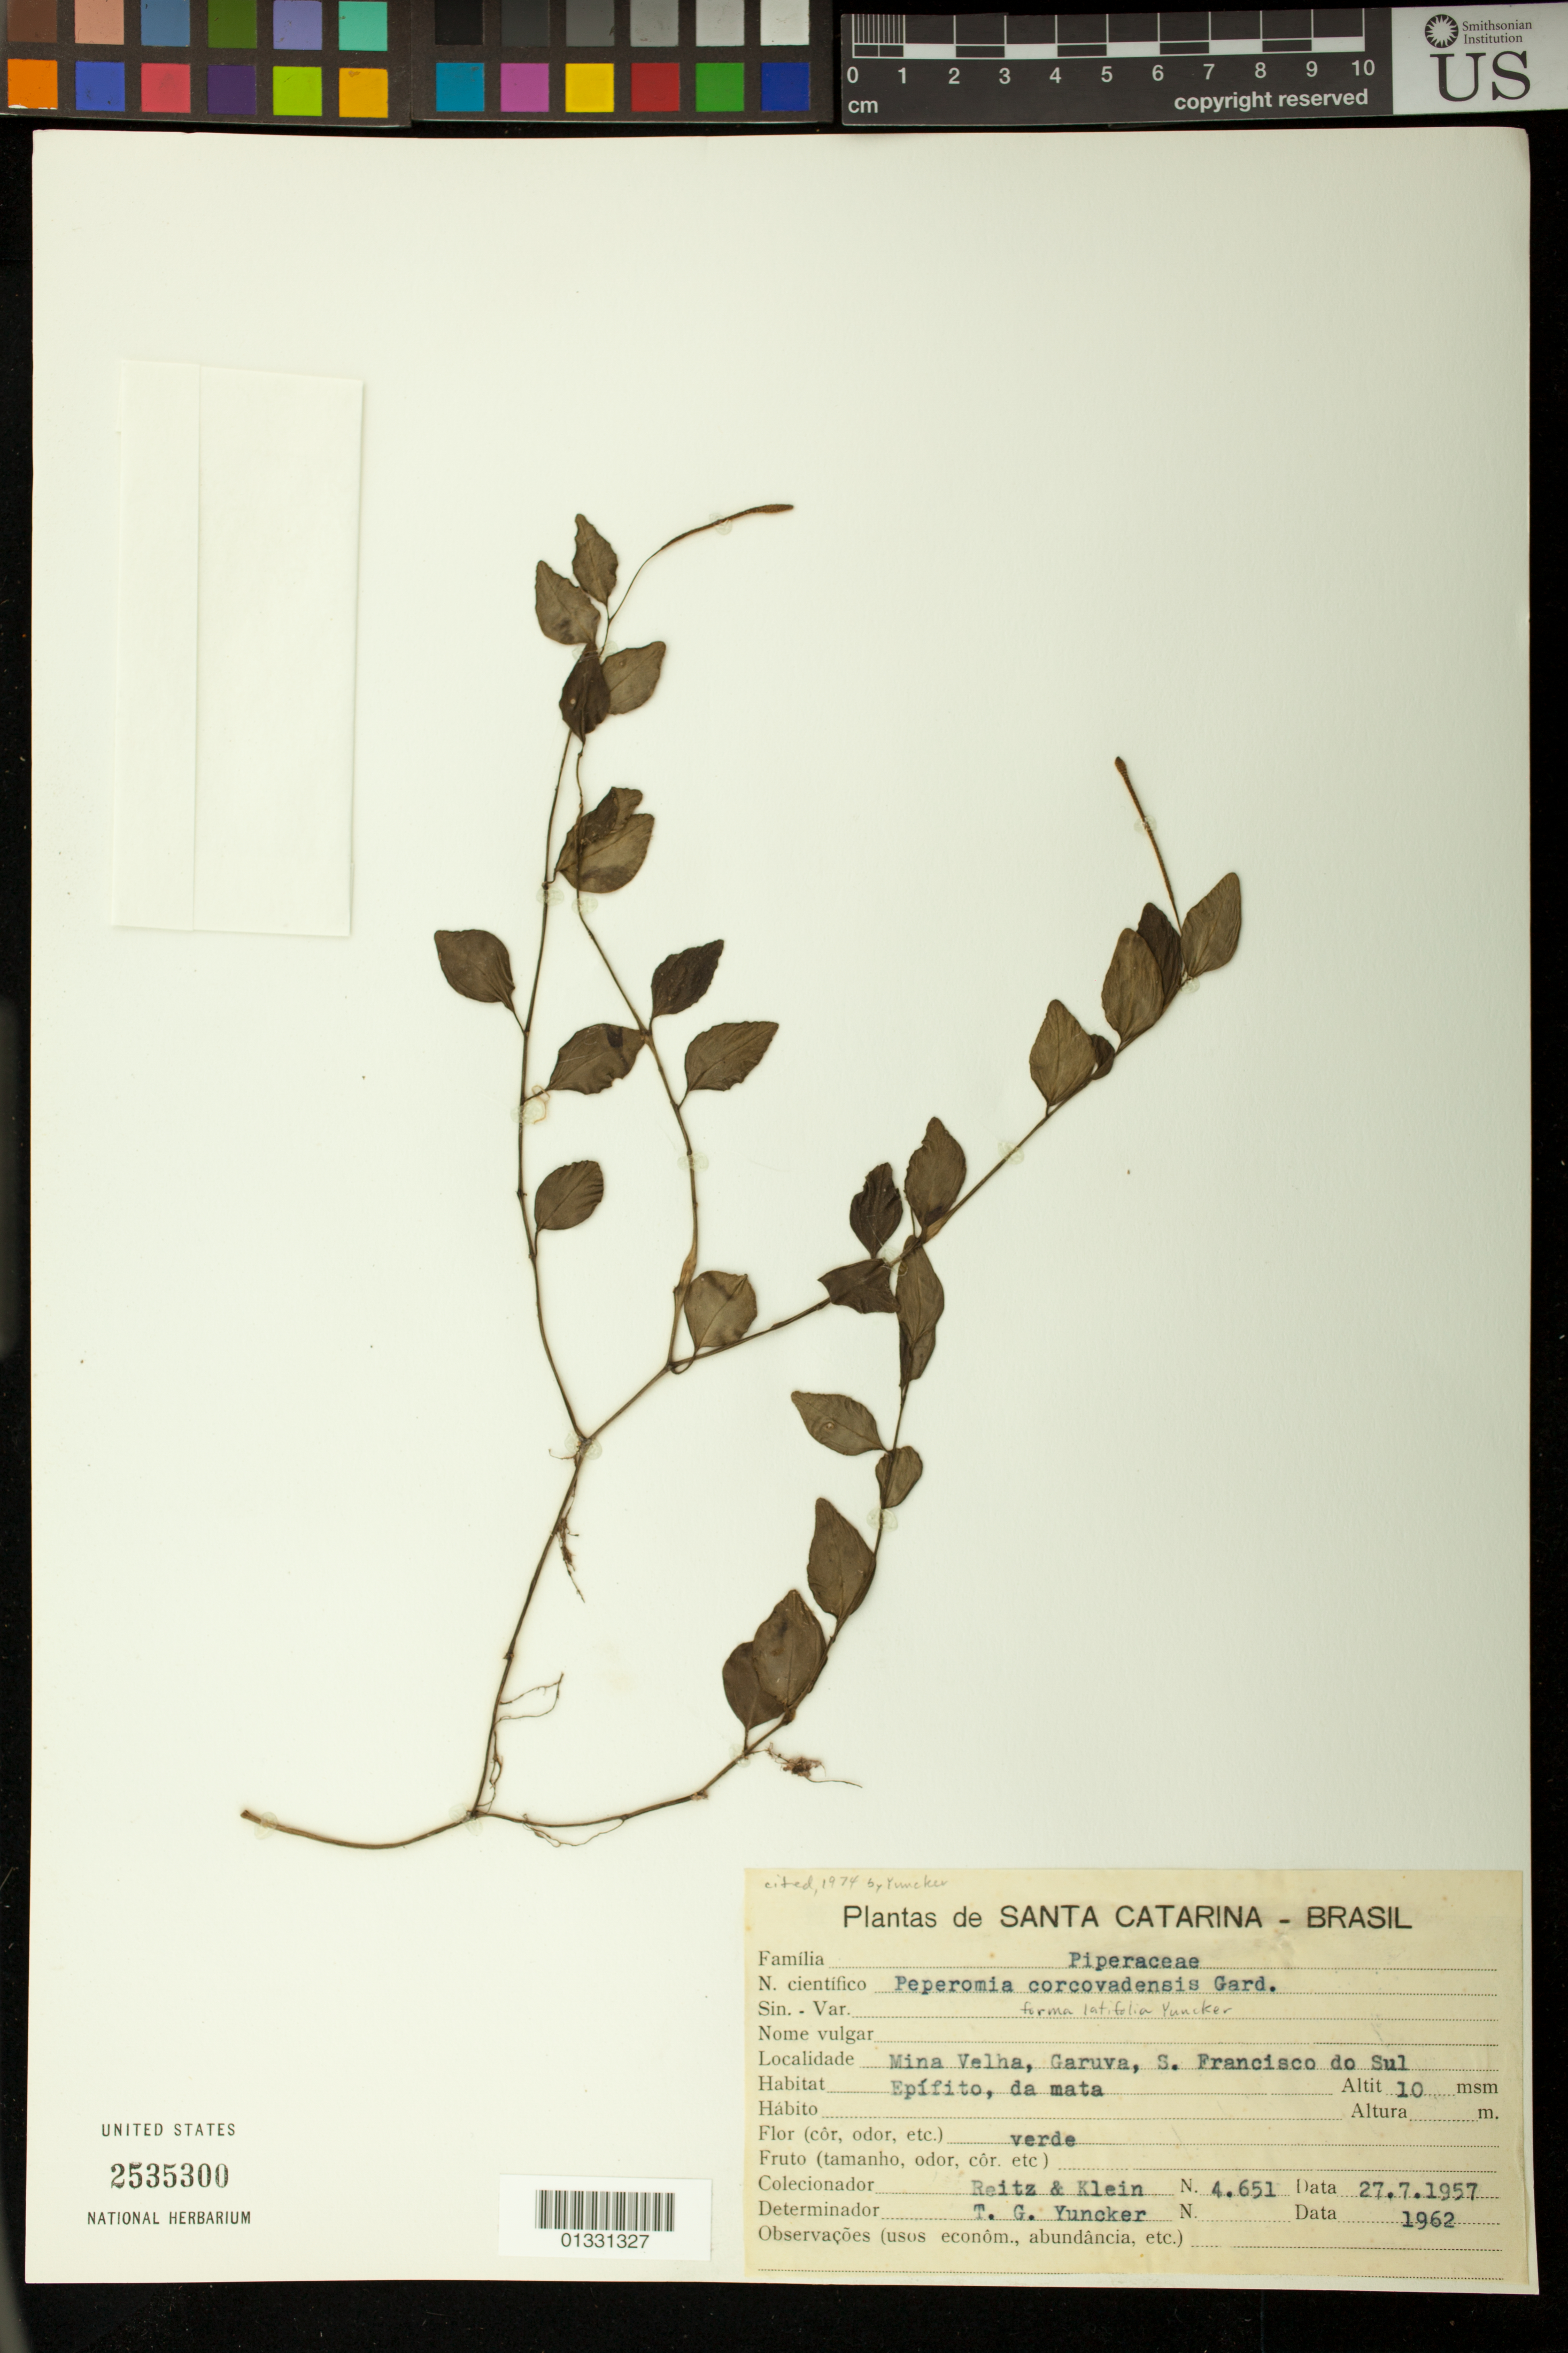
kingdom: Plantae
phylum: Tracheophyta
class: Magnoliopsida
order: Piperales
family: Piperaceae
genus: Peperomia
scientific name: Peperomia corcovadensis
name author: Gardner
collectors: R. Reitz & D. Klein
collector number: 4651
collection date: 1957-07-27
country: Brazil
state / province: Santa Catarina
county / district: Garuva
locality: Mina Velha, S. Francisco do Sul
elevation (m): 10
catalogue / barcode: US 2535300